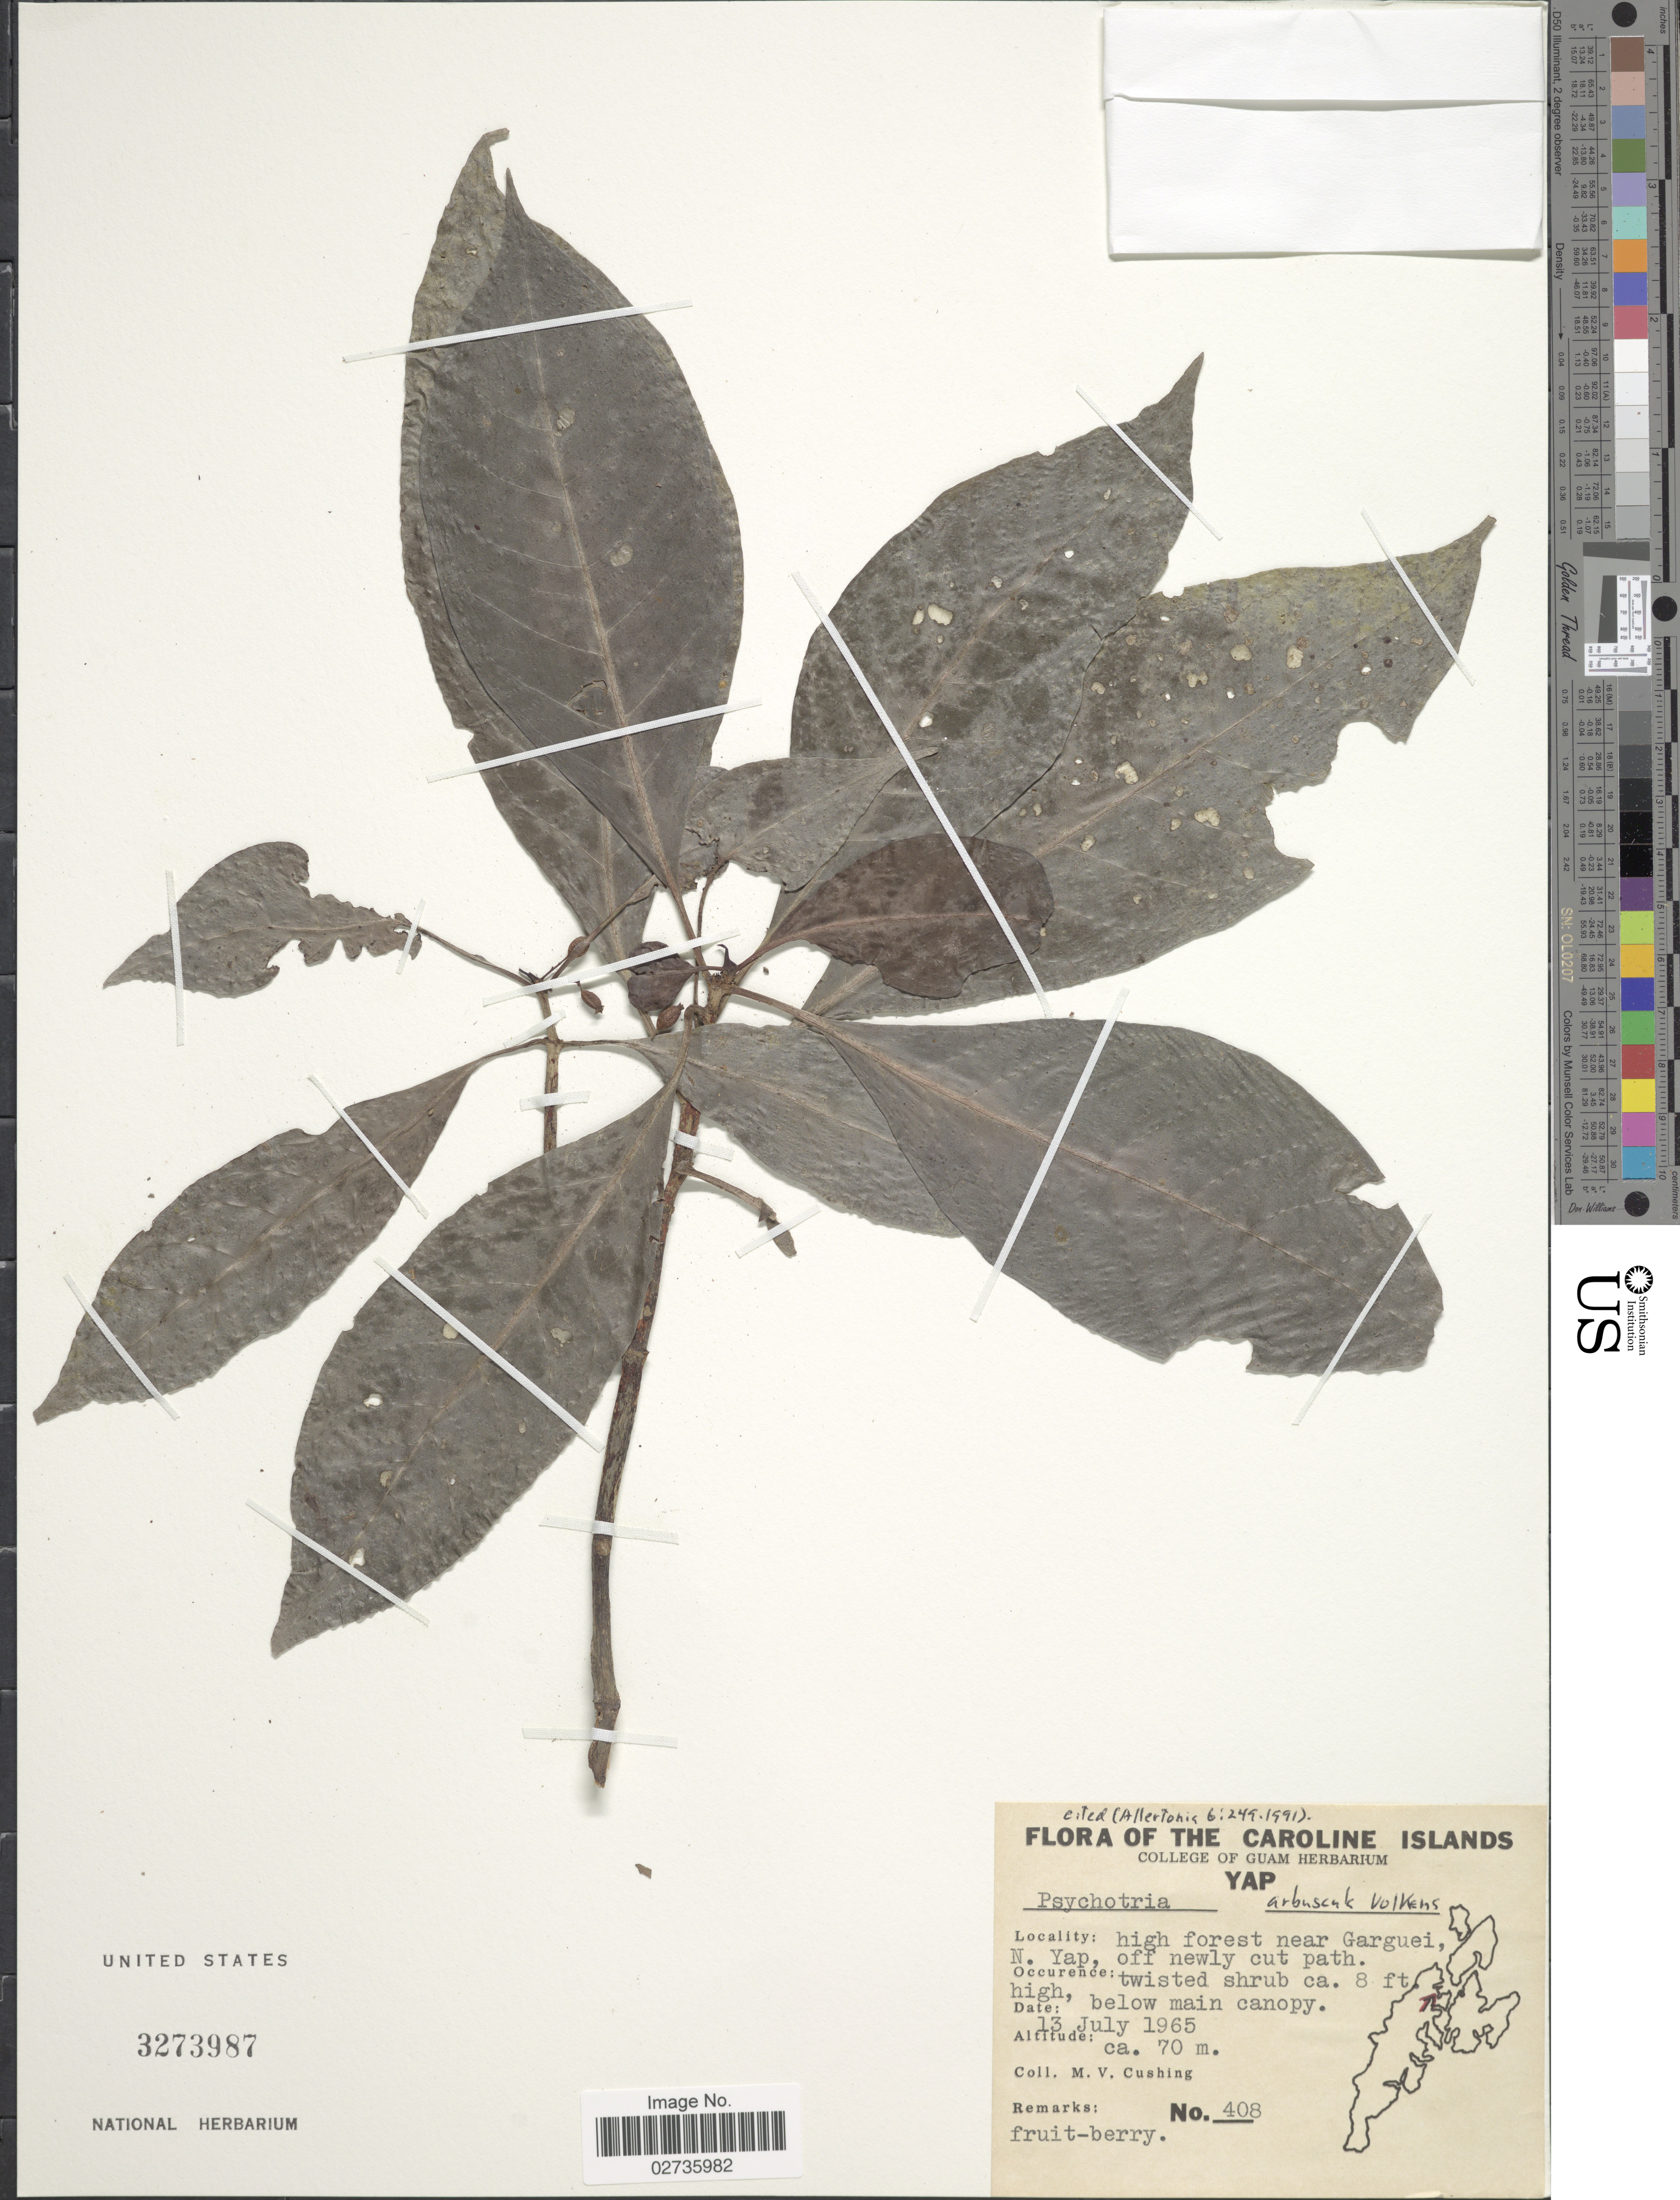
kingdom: Plantae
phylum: Tracheophyta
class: Magnoliopsida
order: Gentianales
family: Rubiaceae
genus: Psychotria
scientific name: Psychotria arbuscula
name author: Volkens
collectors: M. V. Cushing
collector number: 408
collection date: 1965-07-13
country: Micronesia, Federated States of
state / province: Yap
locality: The Caroline Islands. High forest near Garguei, N. Yap, off newly cut path.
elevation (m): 70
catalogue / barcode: US 3273987